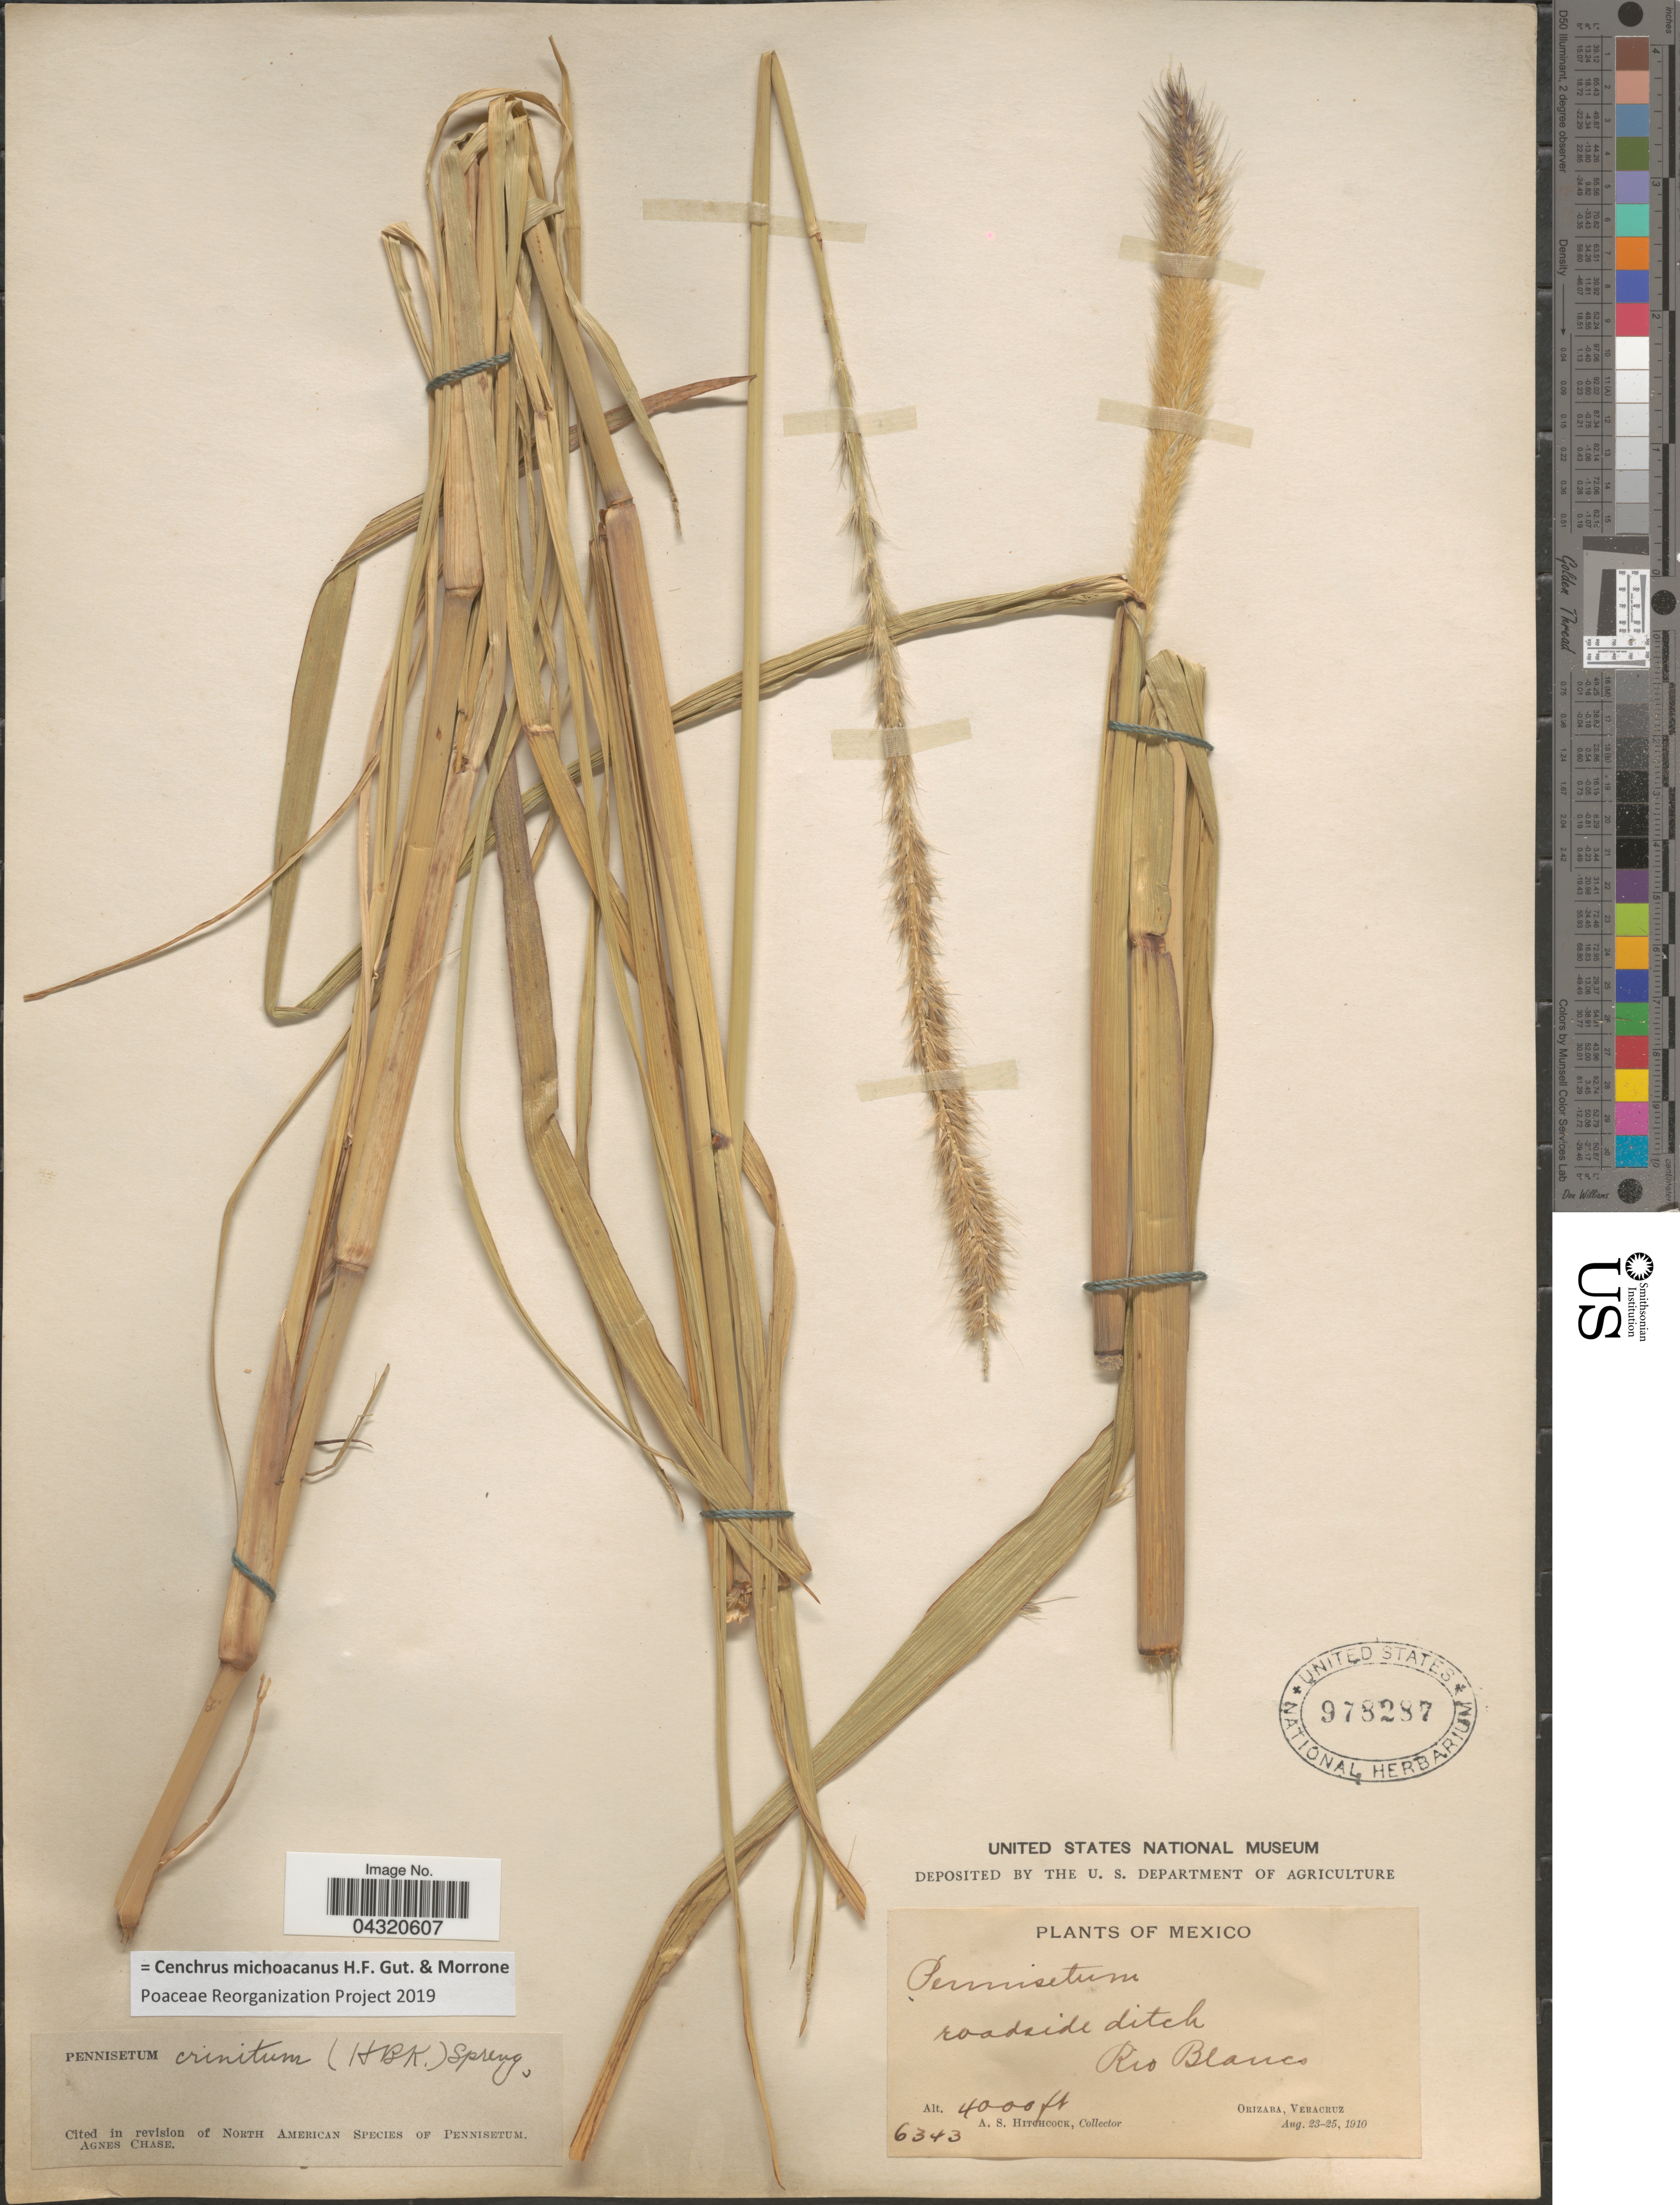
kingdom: Plantae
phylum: Tracheophyta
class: Liliopsida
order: Poales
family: Poaceae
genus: Cenchrus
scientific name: Cenchrus michoacanus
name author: H.F. Gut. & Morrone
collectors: A. S. Hitchcock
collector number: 6343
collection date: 1910-08-23/1910-08-25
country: Mexico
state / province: Veracruz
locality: Roadside ditch. Rio Blanco. Orizaba, Veracruz.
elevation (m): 1219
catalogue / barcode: US 978287